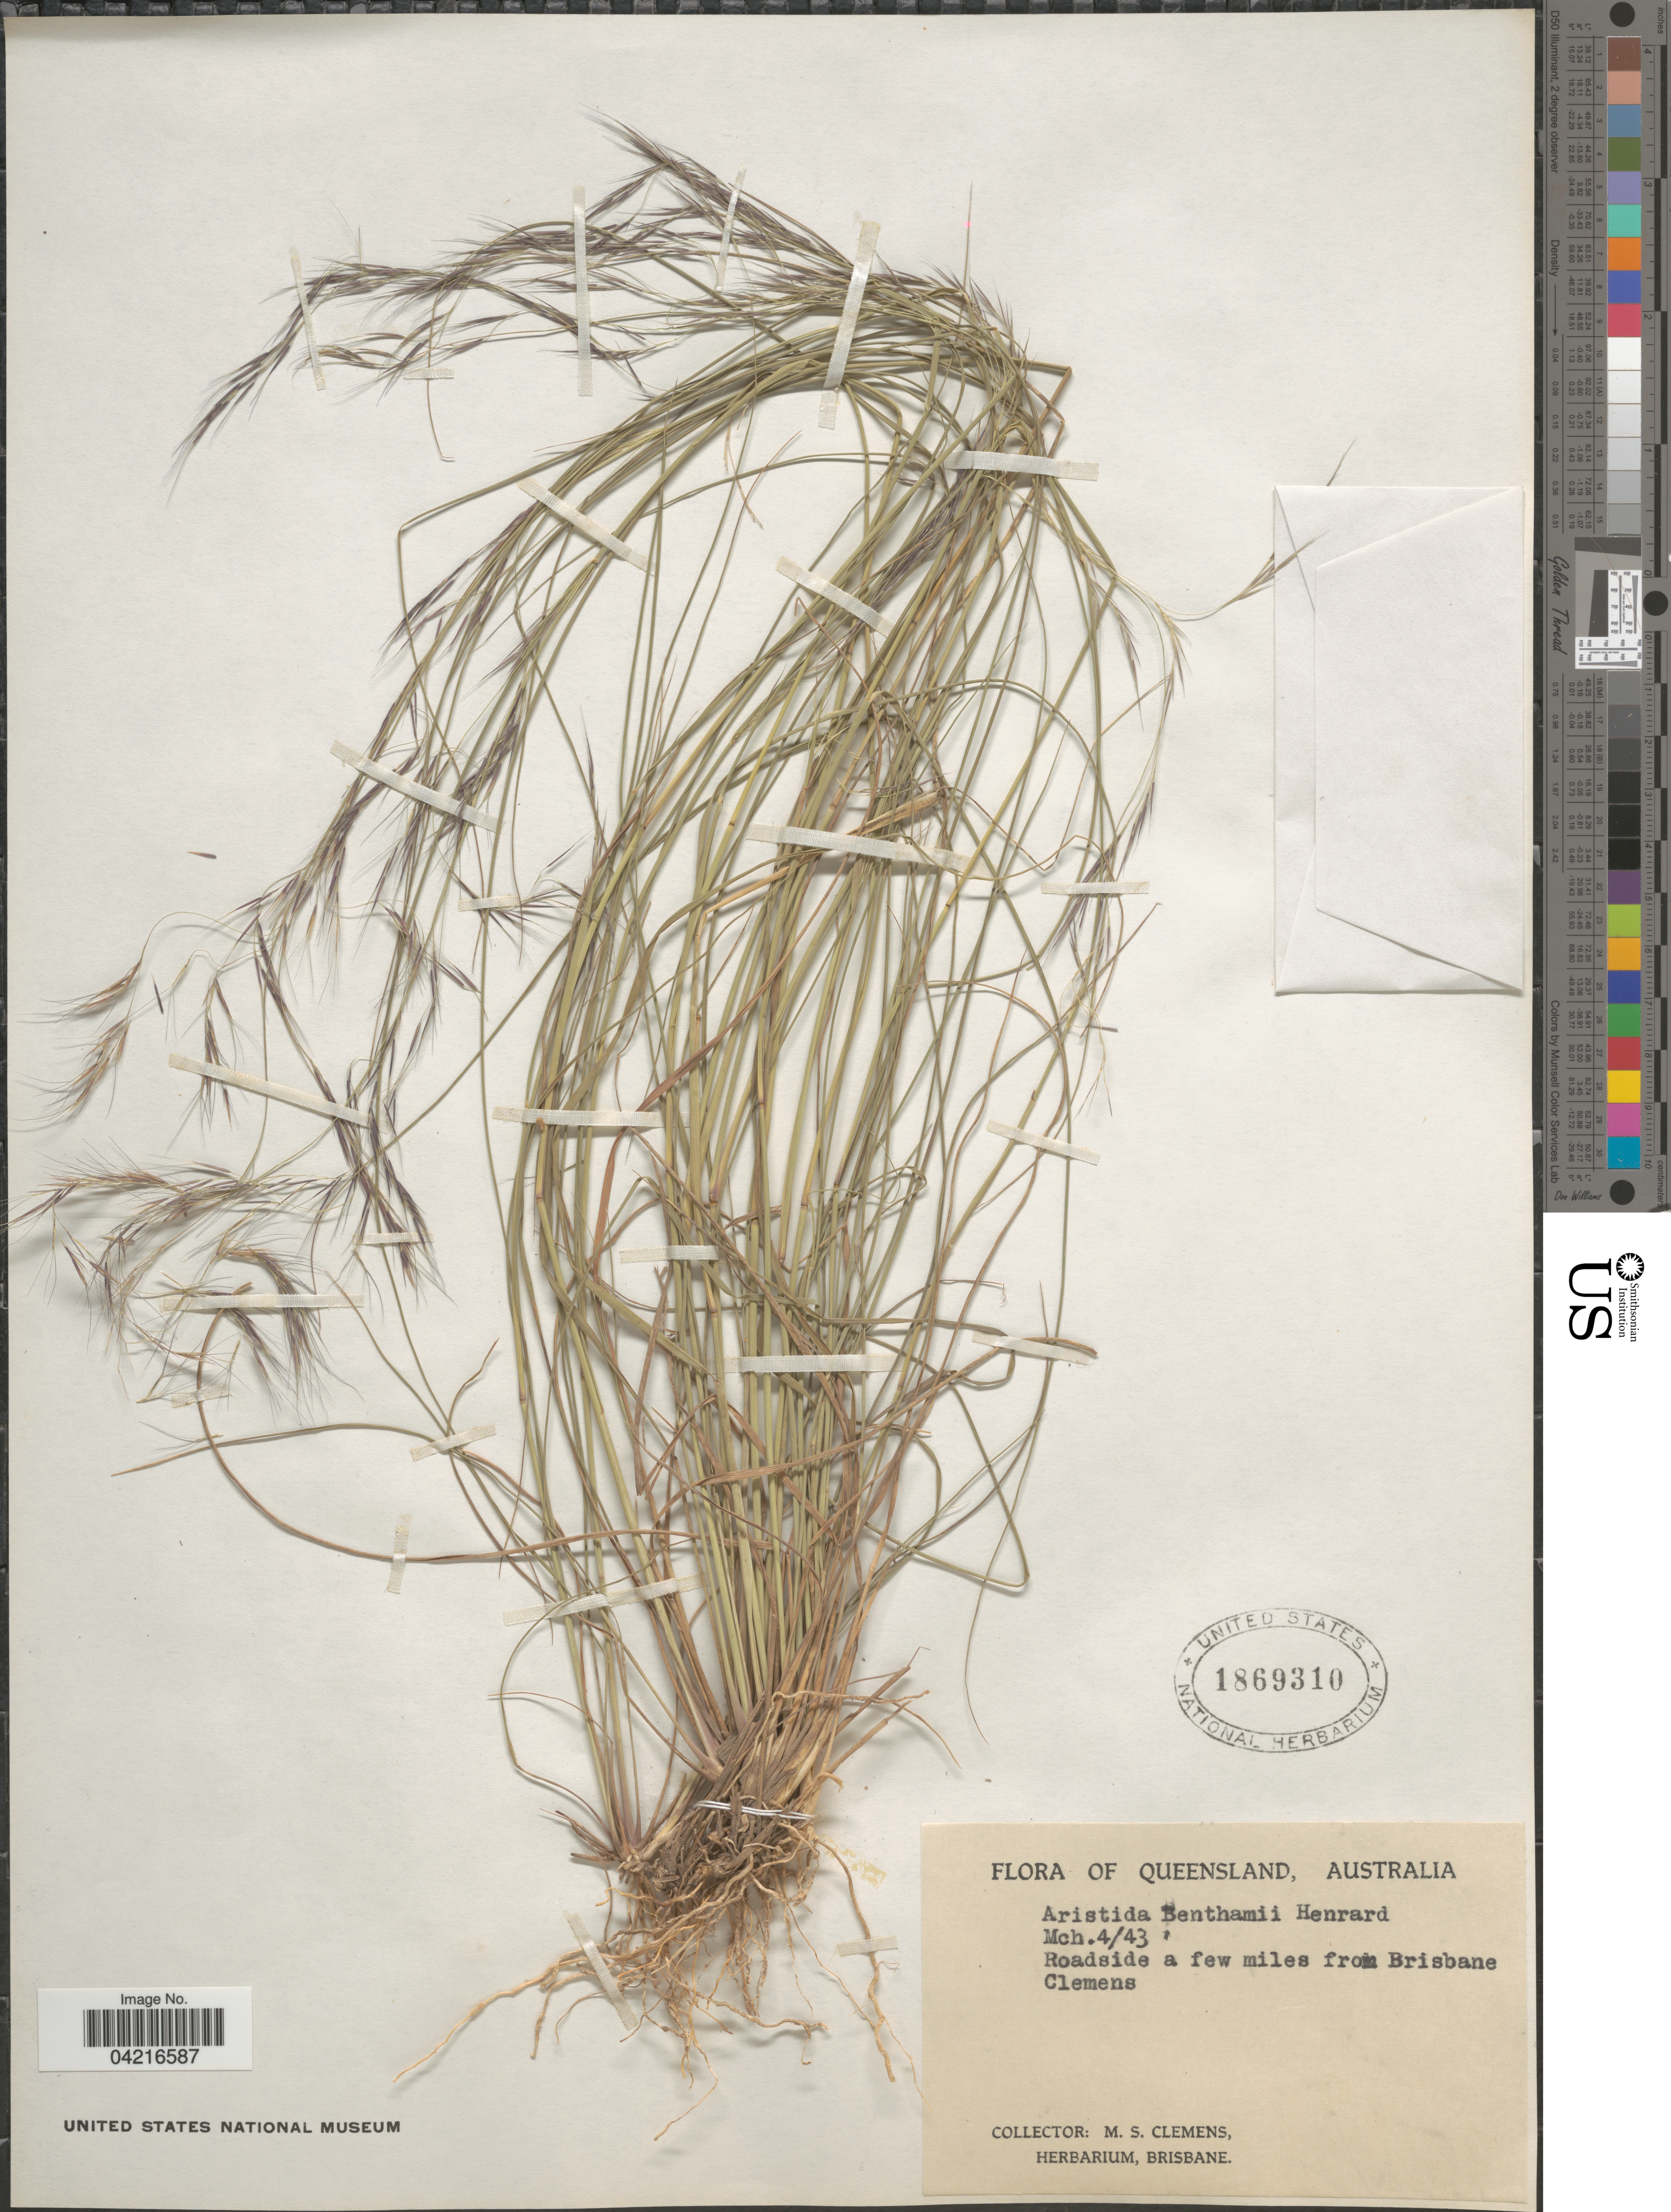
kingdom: Plantae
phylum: Tracheophyta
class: Liliopsida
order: Poales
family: Poaceae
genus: Aristida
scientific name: Aristida benthamii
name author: Henr.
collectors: M. S. Clemens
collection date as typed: Transcribed d/m/y: 4/3/43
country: Australia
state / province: Queensland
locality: Roadside a few miles from Brisbane Clemens.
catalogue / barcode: US 1869310